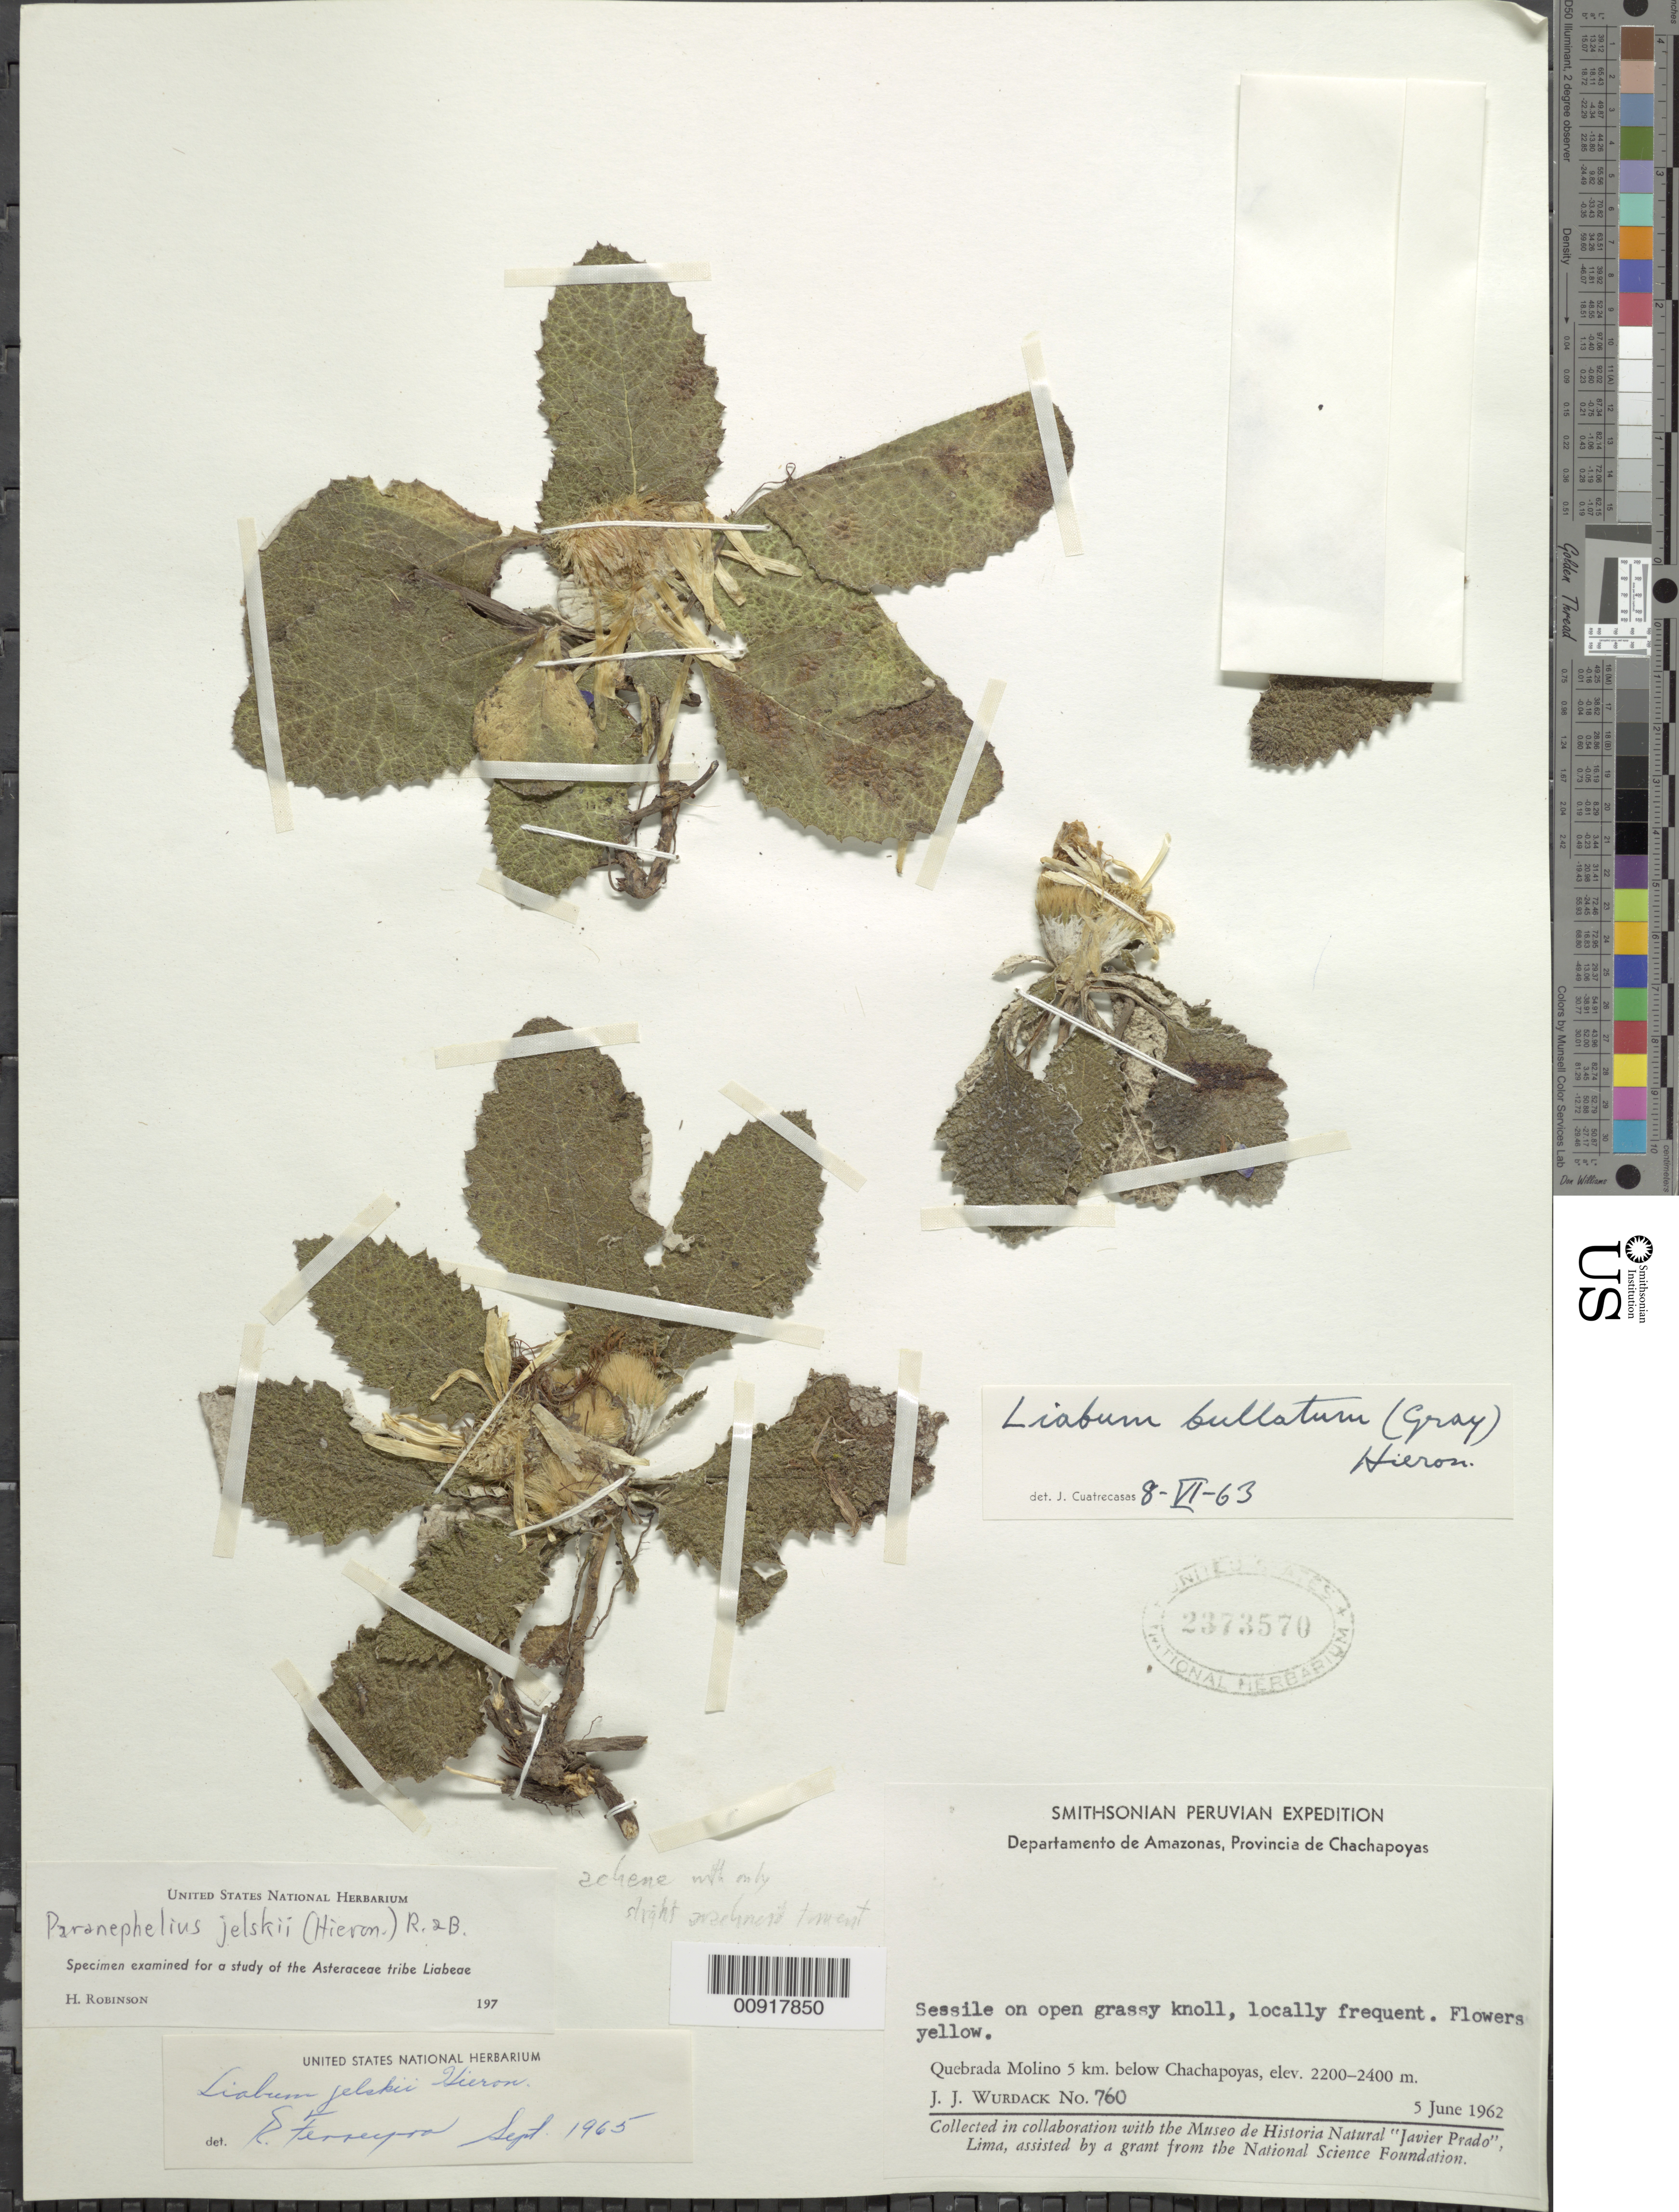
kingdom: Plantae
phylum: Tracheophyta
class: Magnoliopsida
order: Asterales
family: Asteraceae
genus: Paranephelius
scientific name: Paranephelius jelskii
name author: (Hieron.) H. Rob. & Brettell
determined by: Robinson, Harold E., (US)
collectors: J. J. Wurdack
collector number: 760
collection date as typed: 5 June 1962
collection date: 1962-06-05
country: Peru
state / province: Amazonas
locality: Prov. Chachapoyas, Dpto. Amazonas, Quebrada Molino, 5 km below Chachapoyas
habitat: Open grassy knoll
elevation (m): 2200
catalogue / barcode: US 2373570